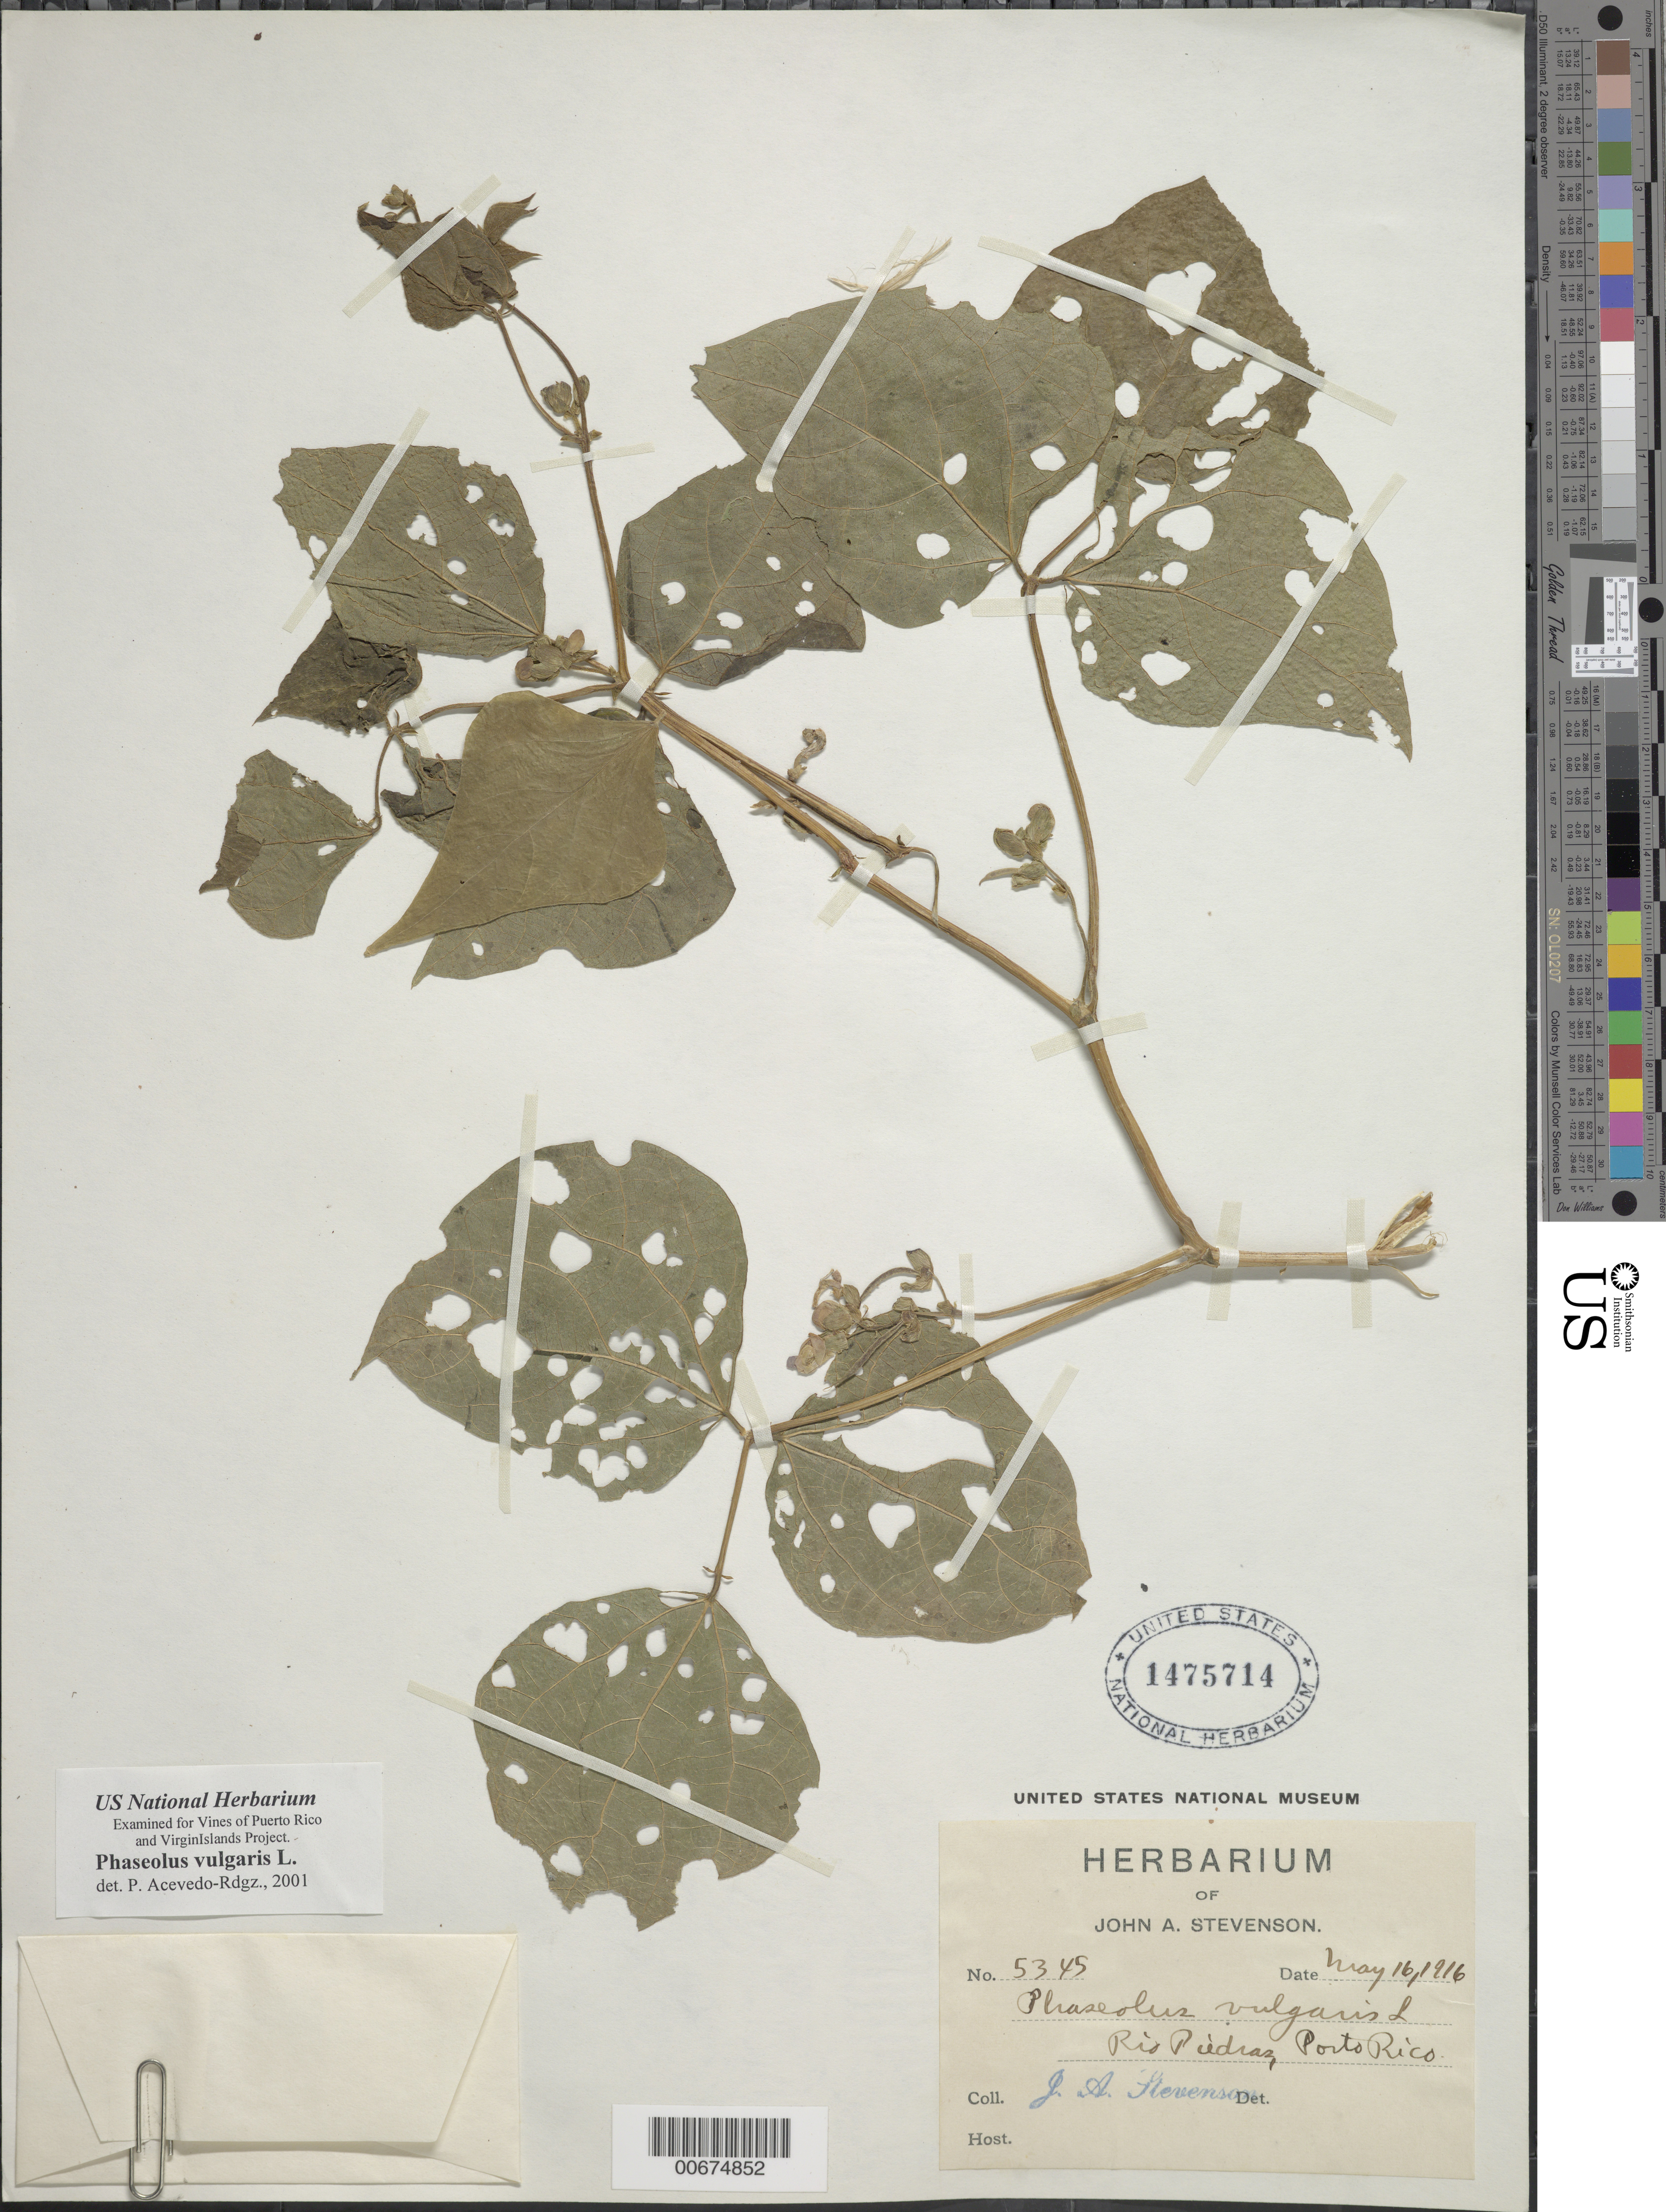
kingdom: Plantae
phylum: Tracheophyta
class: Magnoliopsida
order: Fabales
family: Fabaceae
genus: Phaseolus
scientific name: Phaseolus vulgaris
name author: L.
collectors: J. A. Stevenson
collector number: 5345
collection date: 1916-05-16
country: Puerto Rico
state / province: Rio Piedras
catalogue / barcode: US 1475714